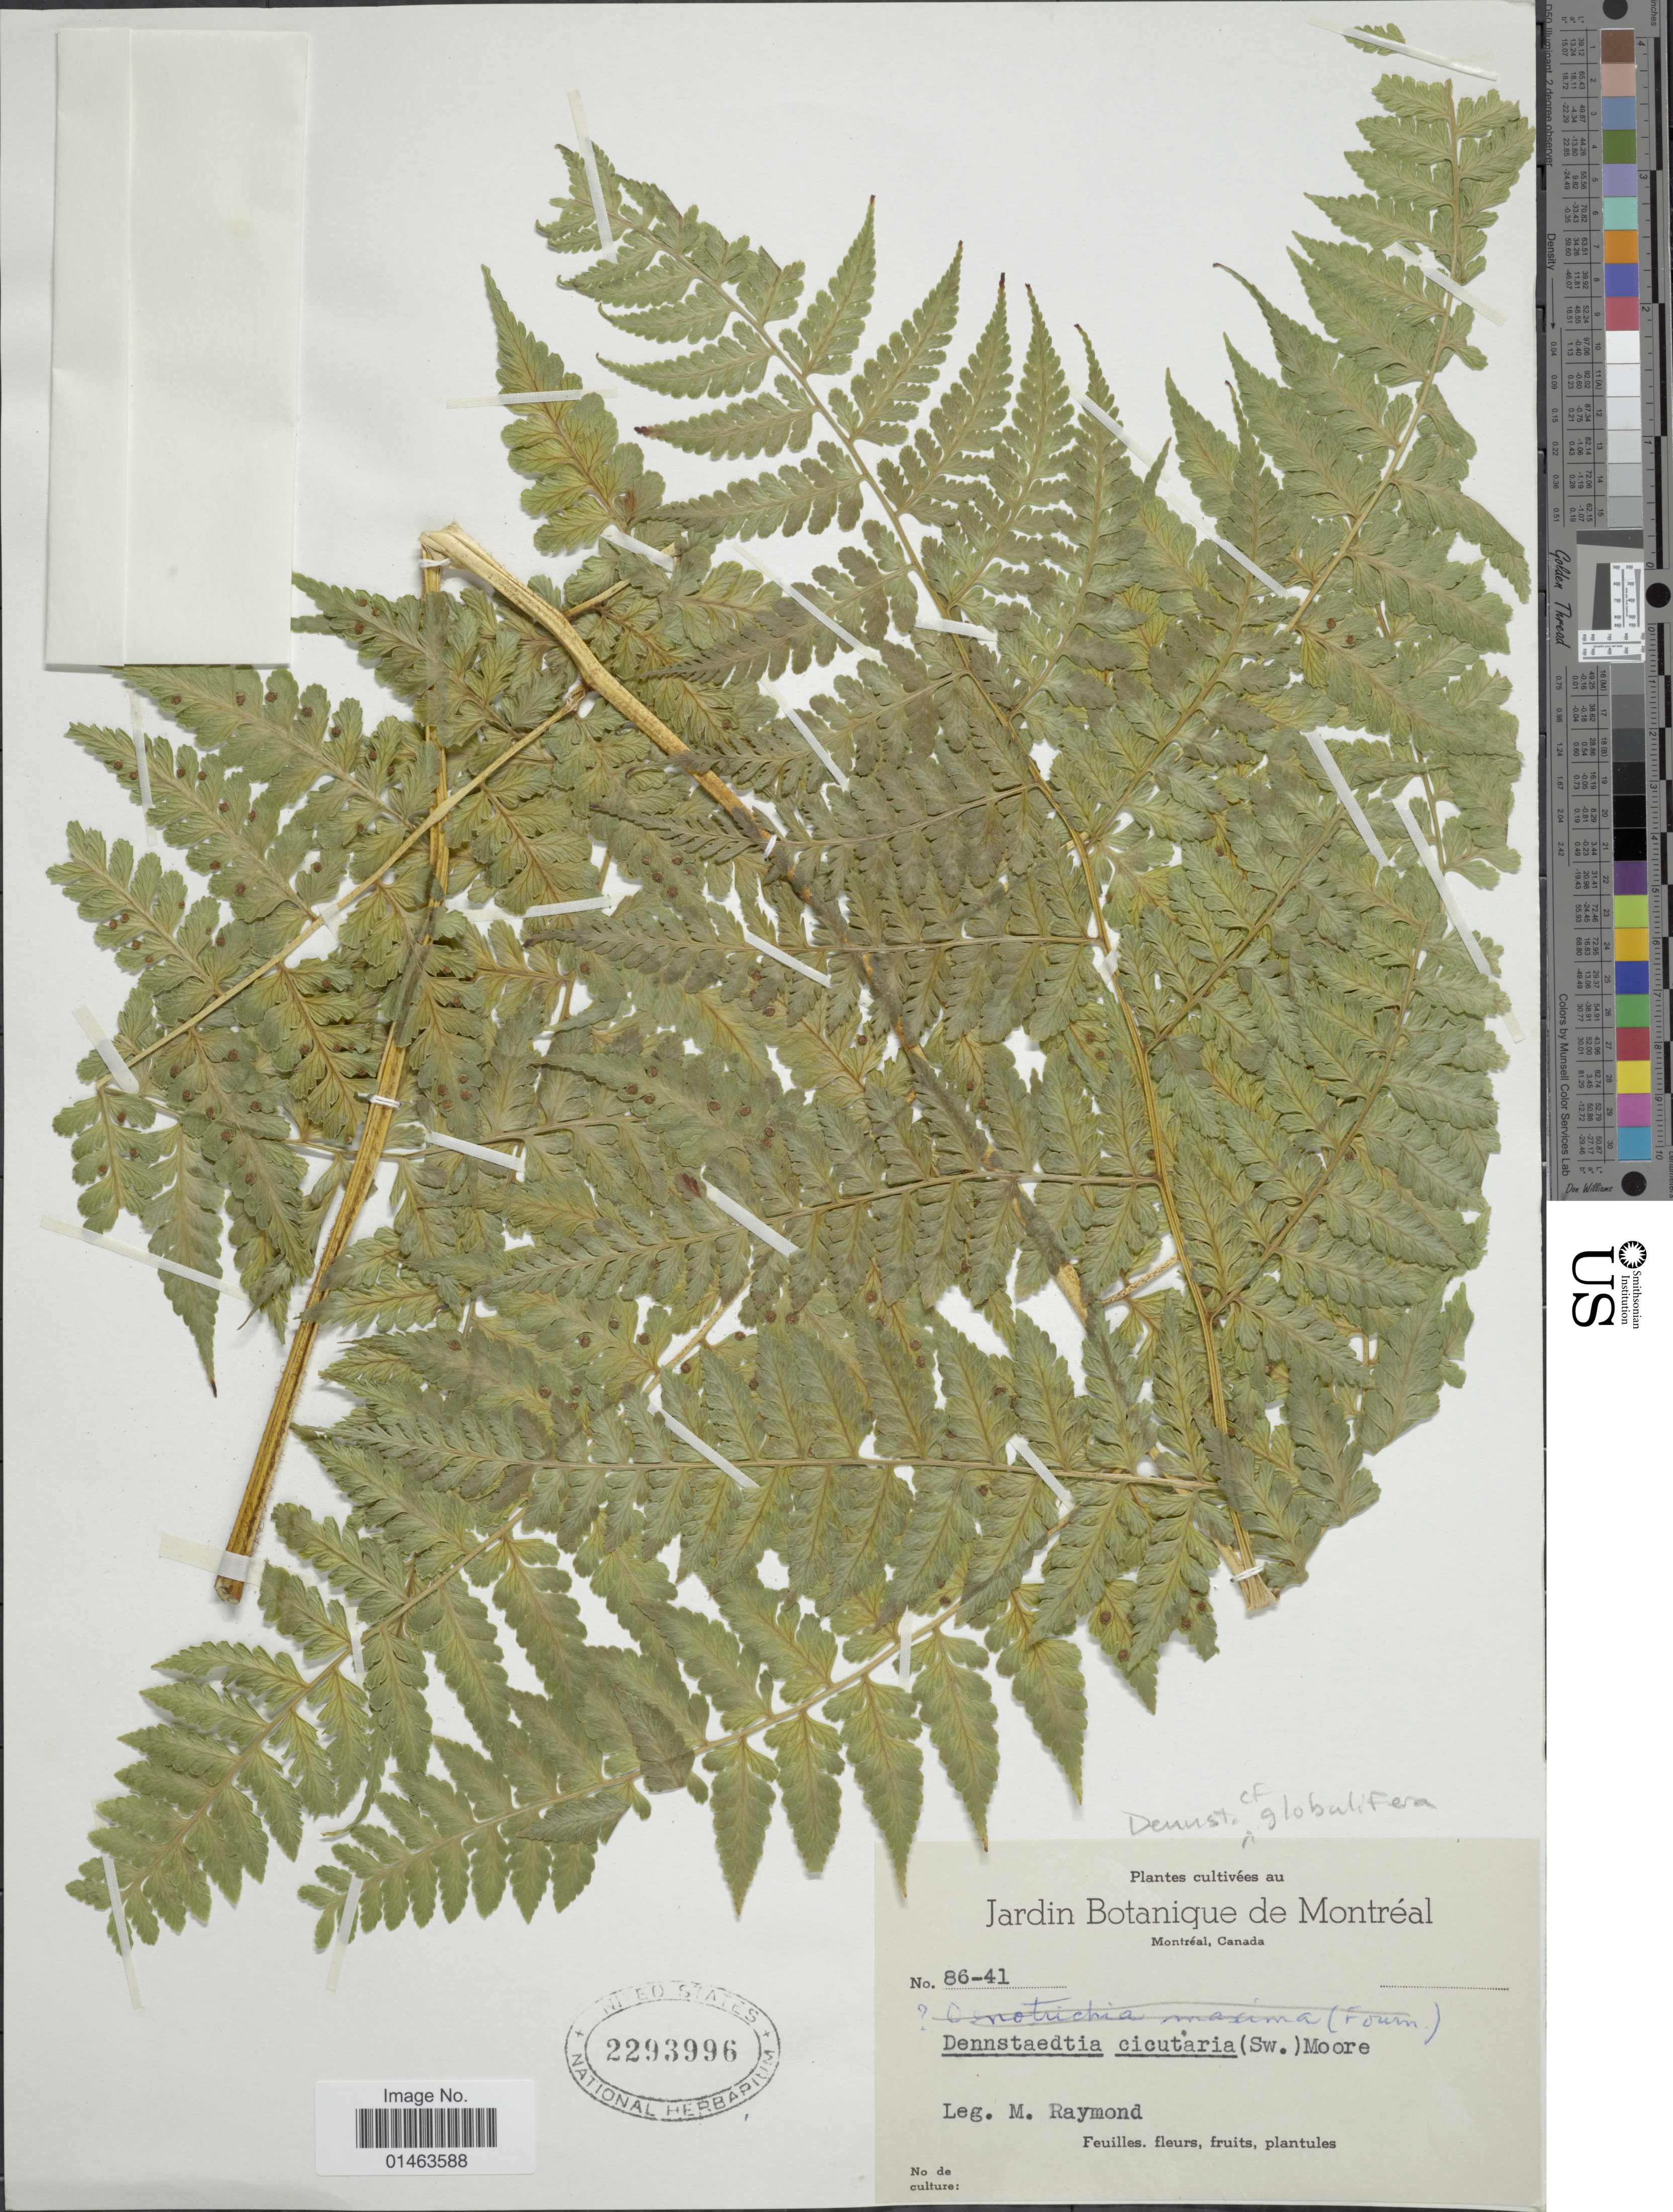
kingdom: Plantae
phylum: Tracheophyta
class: Polypodiopsida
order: Polypodiales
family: Dennstaedtiaceae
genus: Dennstaedtia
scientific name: Dennstaedtia globulifera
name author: (Poir.) Hieron.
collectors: M. Raymond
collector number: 86-41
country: Canada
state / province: Quebec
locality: Jardin Botanique de Monteal, Montreal. Canada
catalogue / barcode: US 2293996